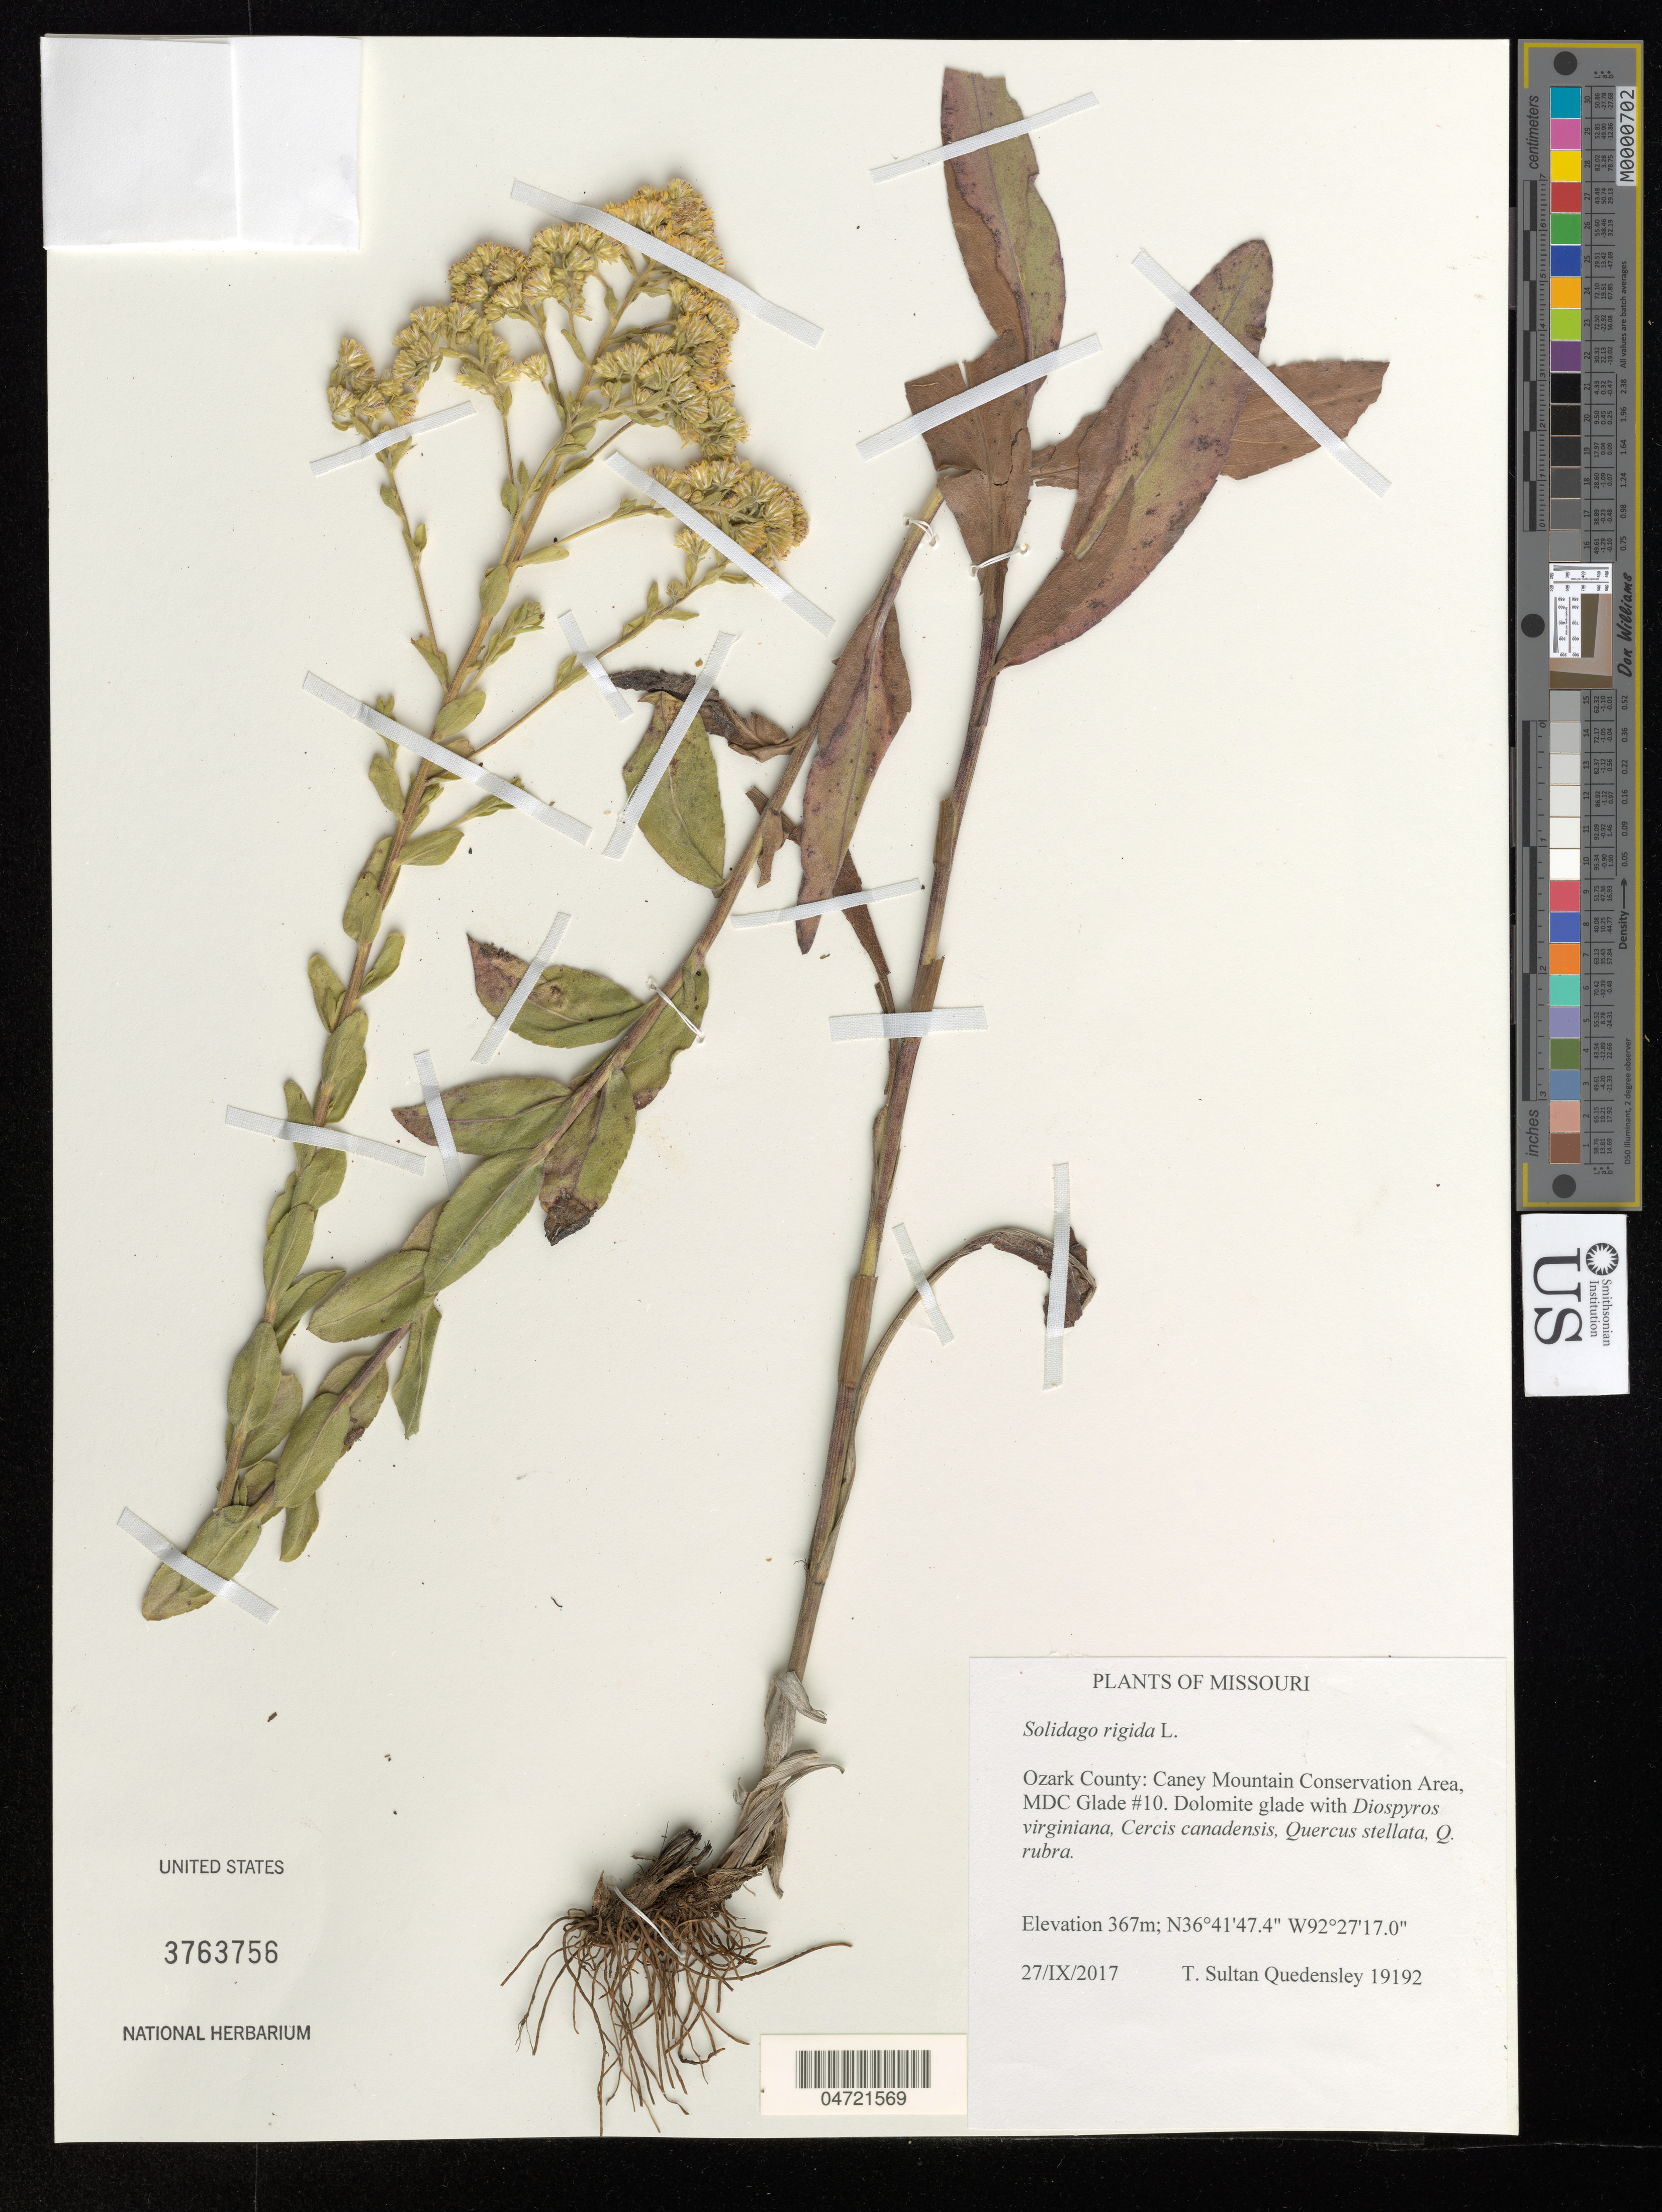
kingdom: Plantae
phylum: Tracheophyta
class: Magnoliopsida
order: Asterales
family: Asteraceae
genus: Solidago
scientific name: Solidago rigida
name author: L.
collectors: T. S. Quedensley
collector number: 19192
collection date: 2017-09-27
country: United States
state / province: Missouri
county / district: Ozark County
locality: Caney Mountain Conservation Area, MDC Clade #10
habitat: Dolomite glade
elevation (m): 367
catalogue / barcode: US 3763756